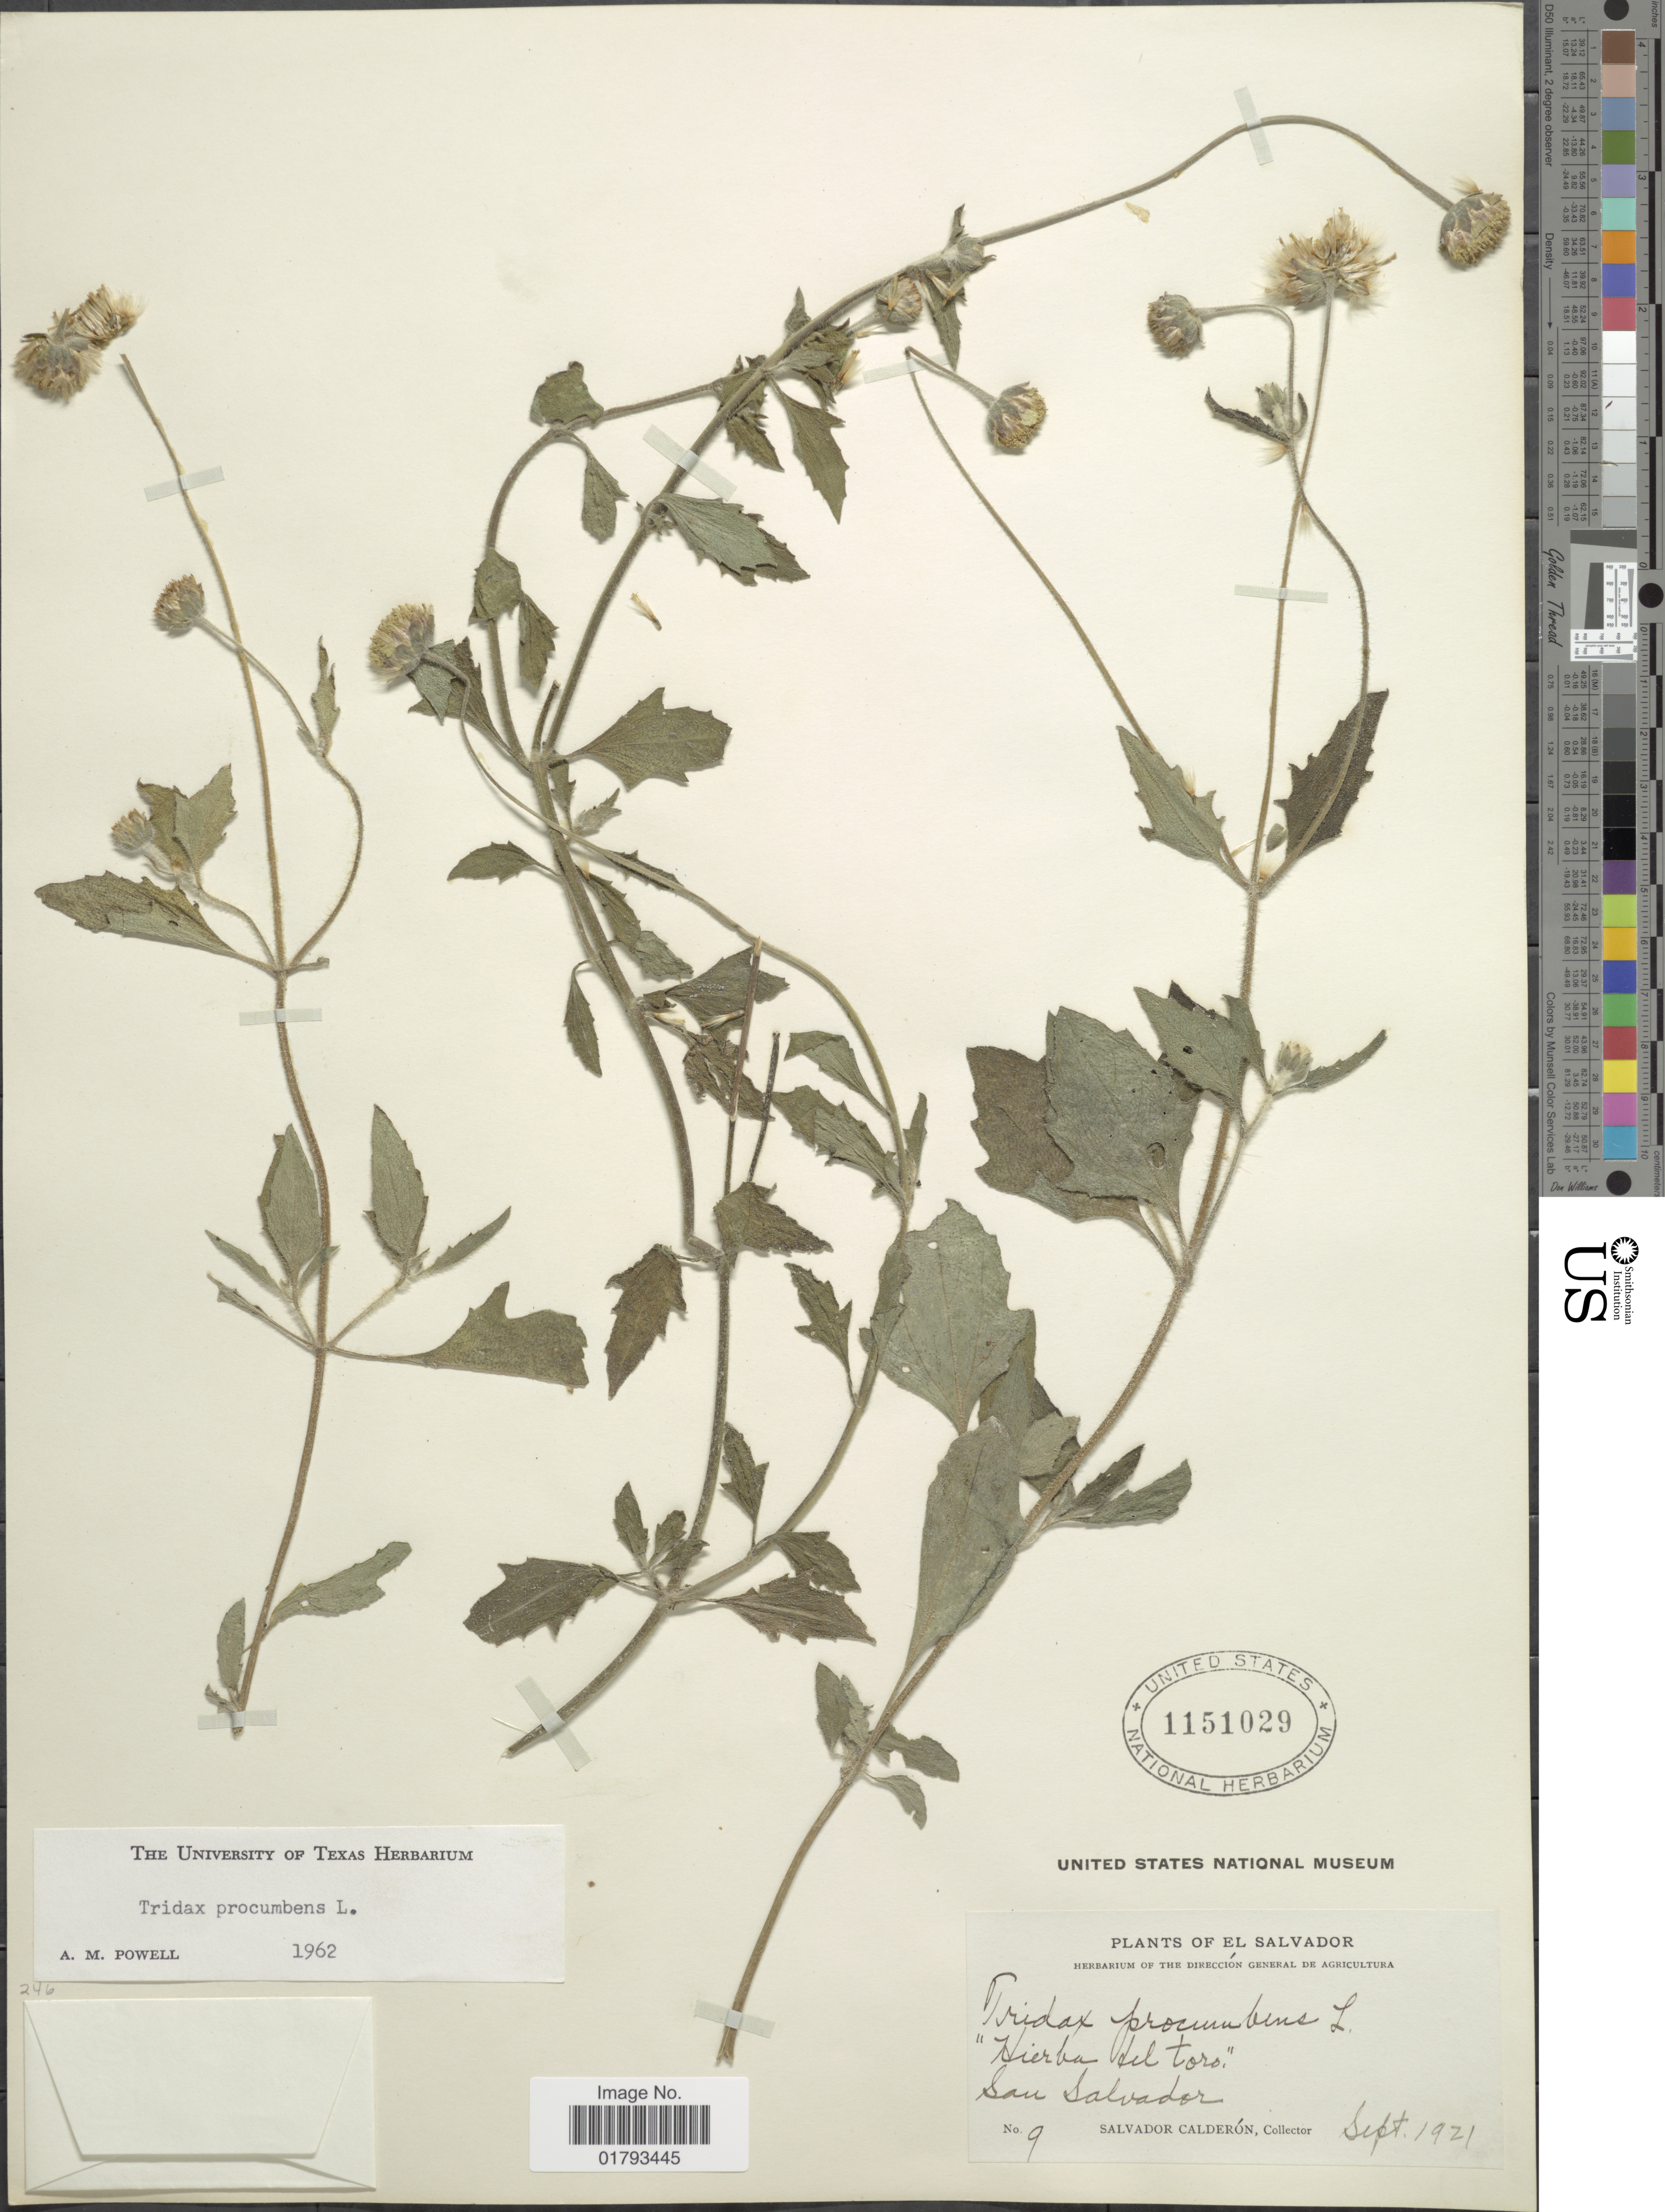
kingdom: Plantae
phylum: Tracheophyta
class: Magnoliopsida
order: Asterales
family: Asteraceae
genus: Tridax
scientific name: Tridax procumbens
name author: L.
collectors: S. Calderón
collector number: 9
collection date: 1921-09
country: Bahamas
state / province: San Salvador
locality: El Salvador, San Salvador.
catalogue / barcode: US 1151029